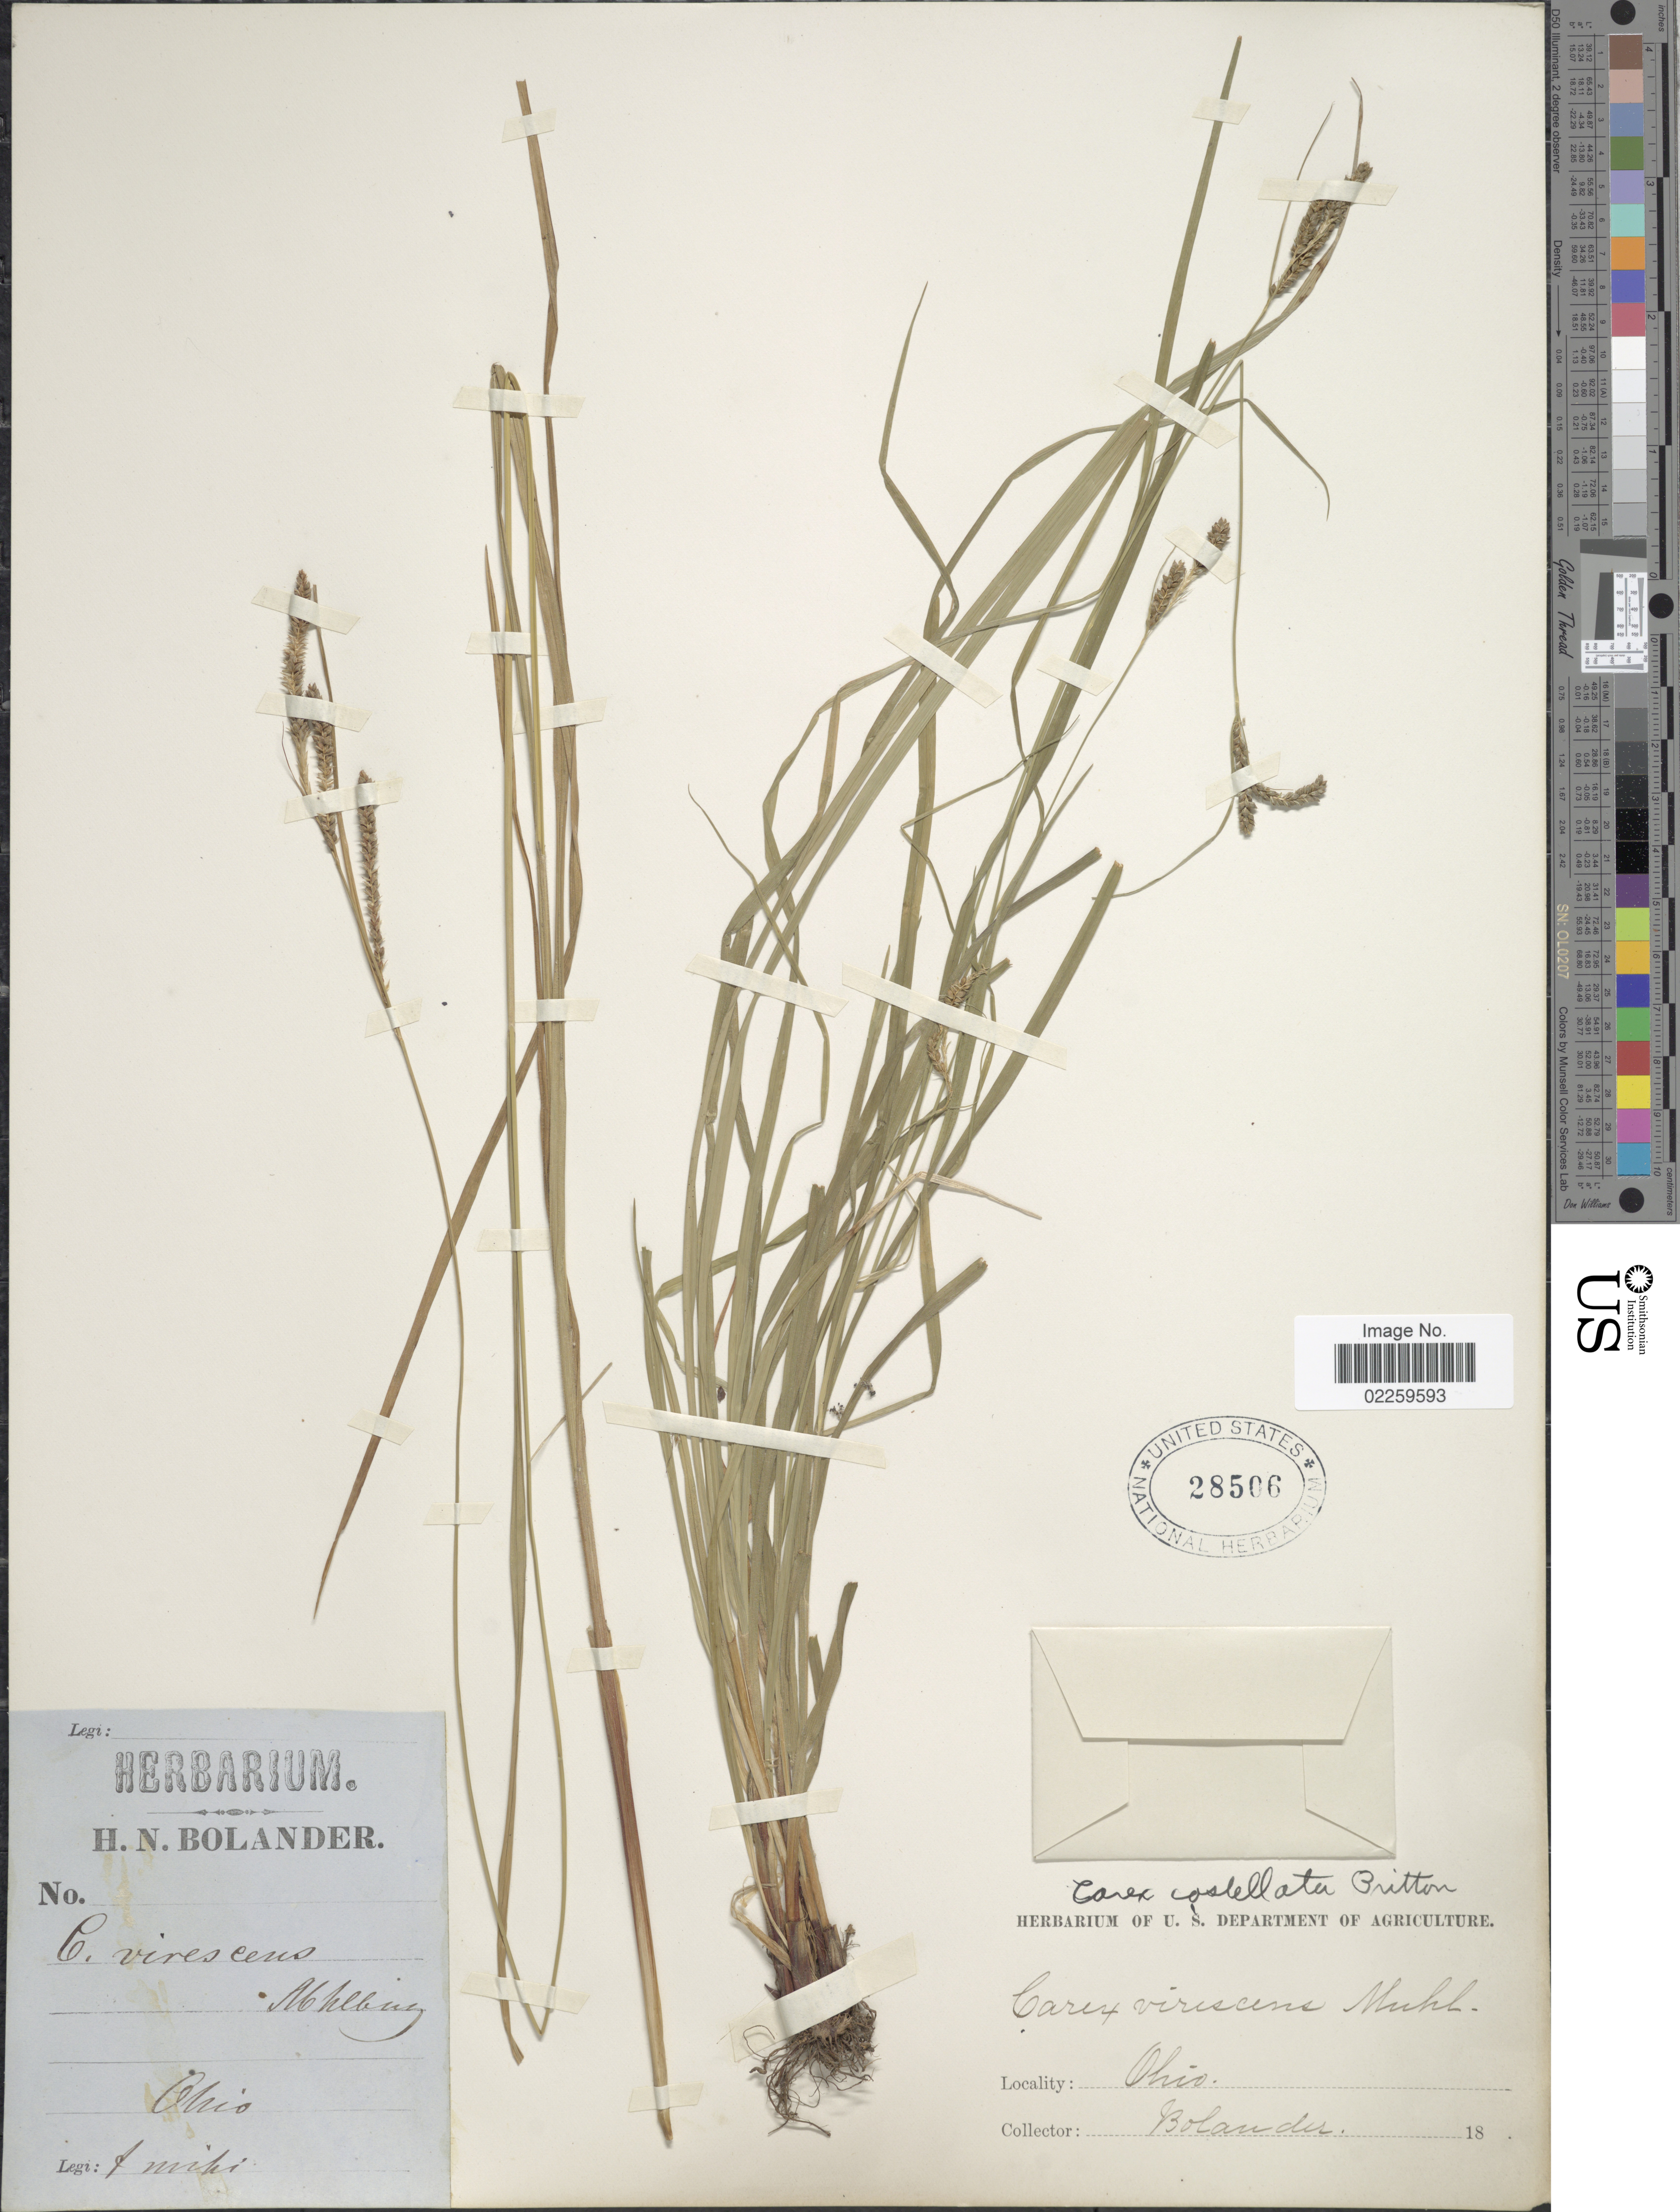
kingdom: Plantae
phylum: Tracheophyta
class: Liliopsida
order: Poales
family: Cyperaceae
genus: Carex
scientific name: Carex virescens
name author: Muhl. ex Willd.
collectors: H. Bolander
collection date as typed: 18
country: United States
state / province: Ohio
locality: Ohio.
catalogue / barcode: US 28506